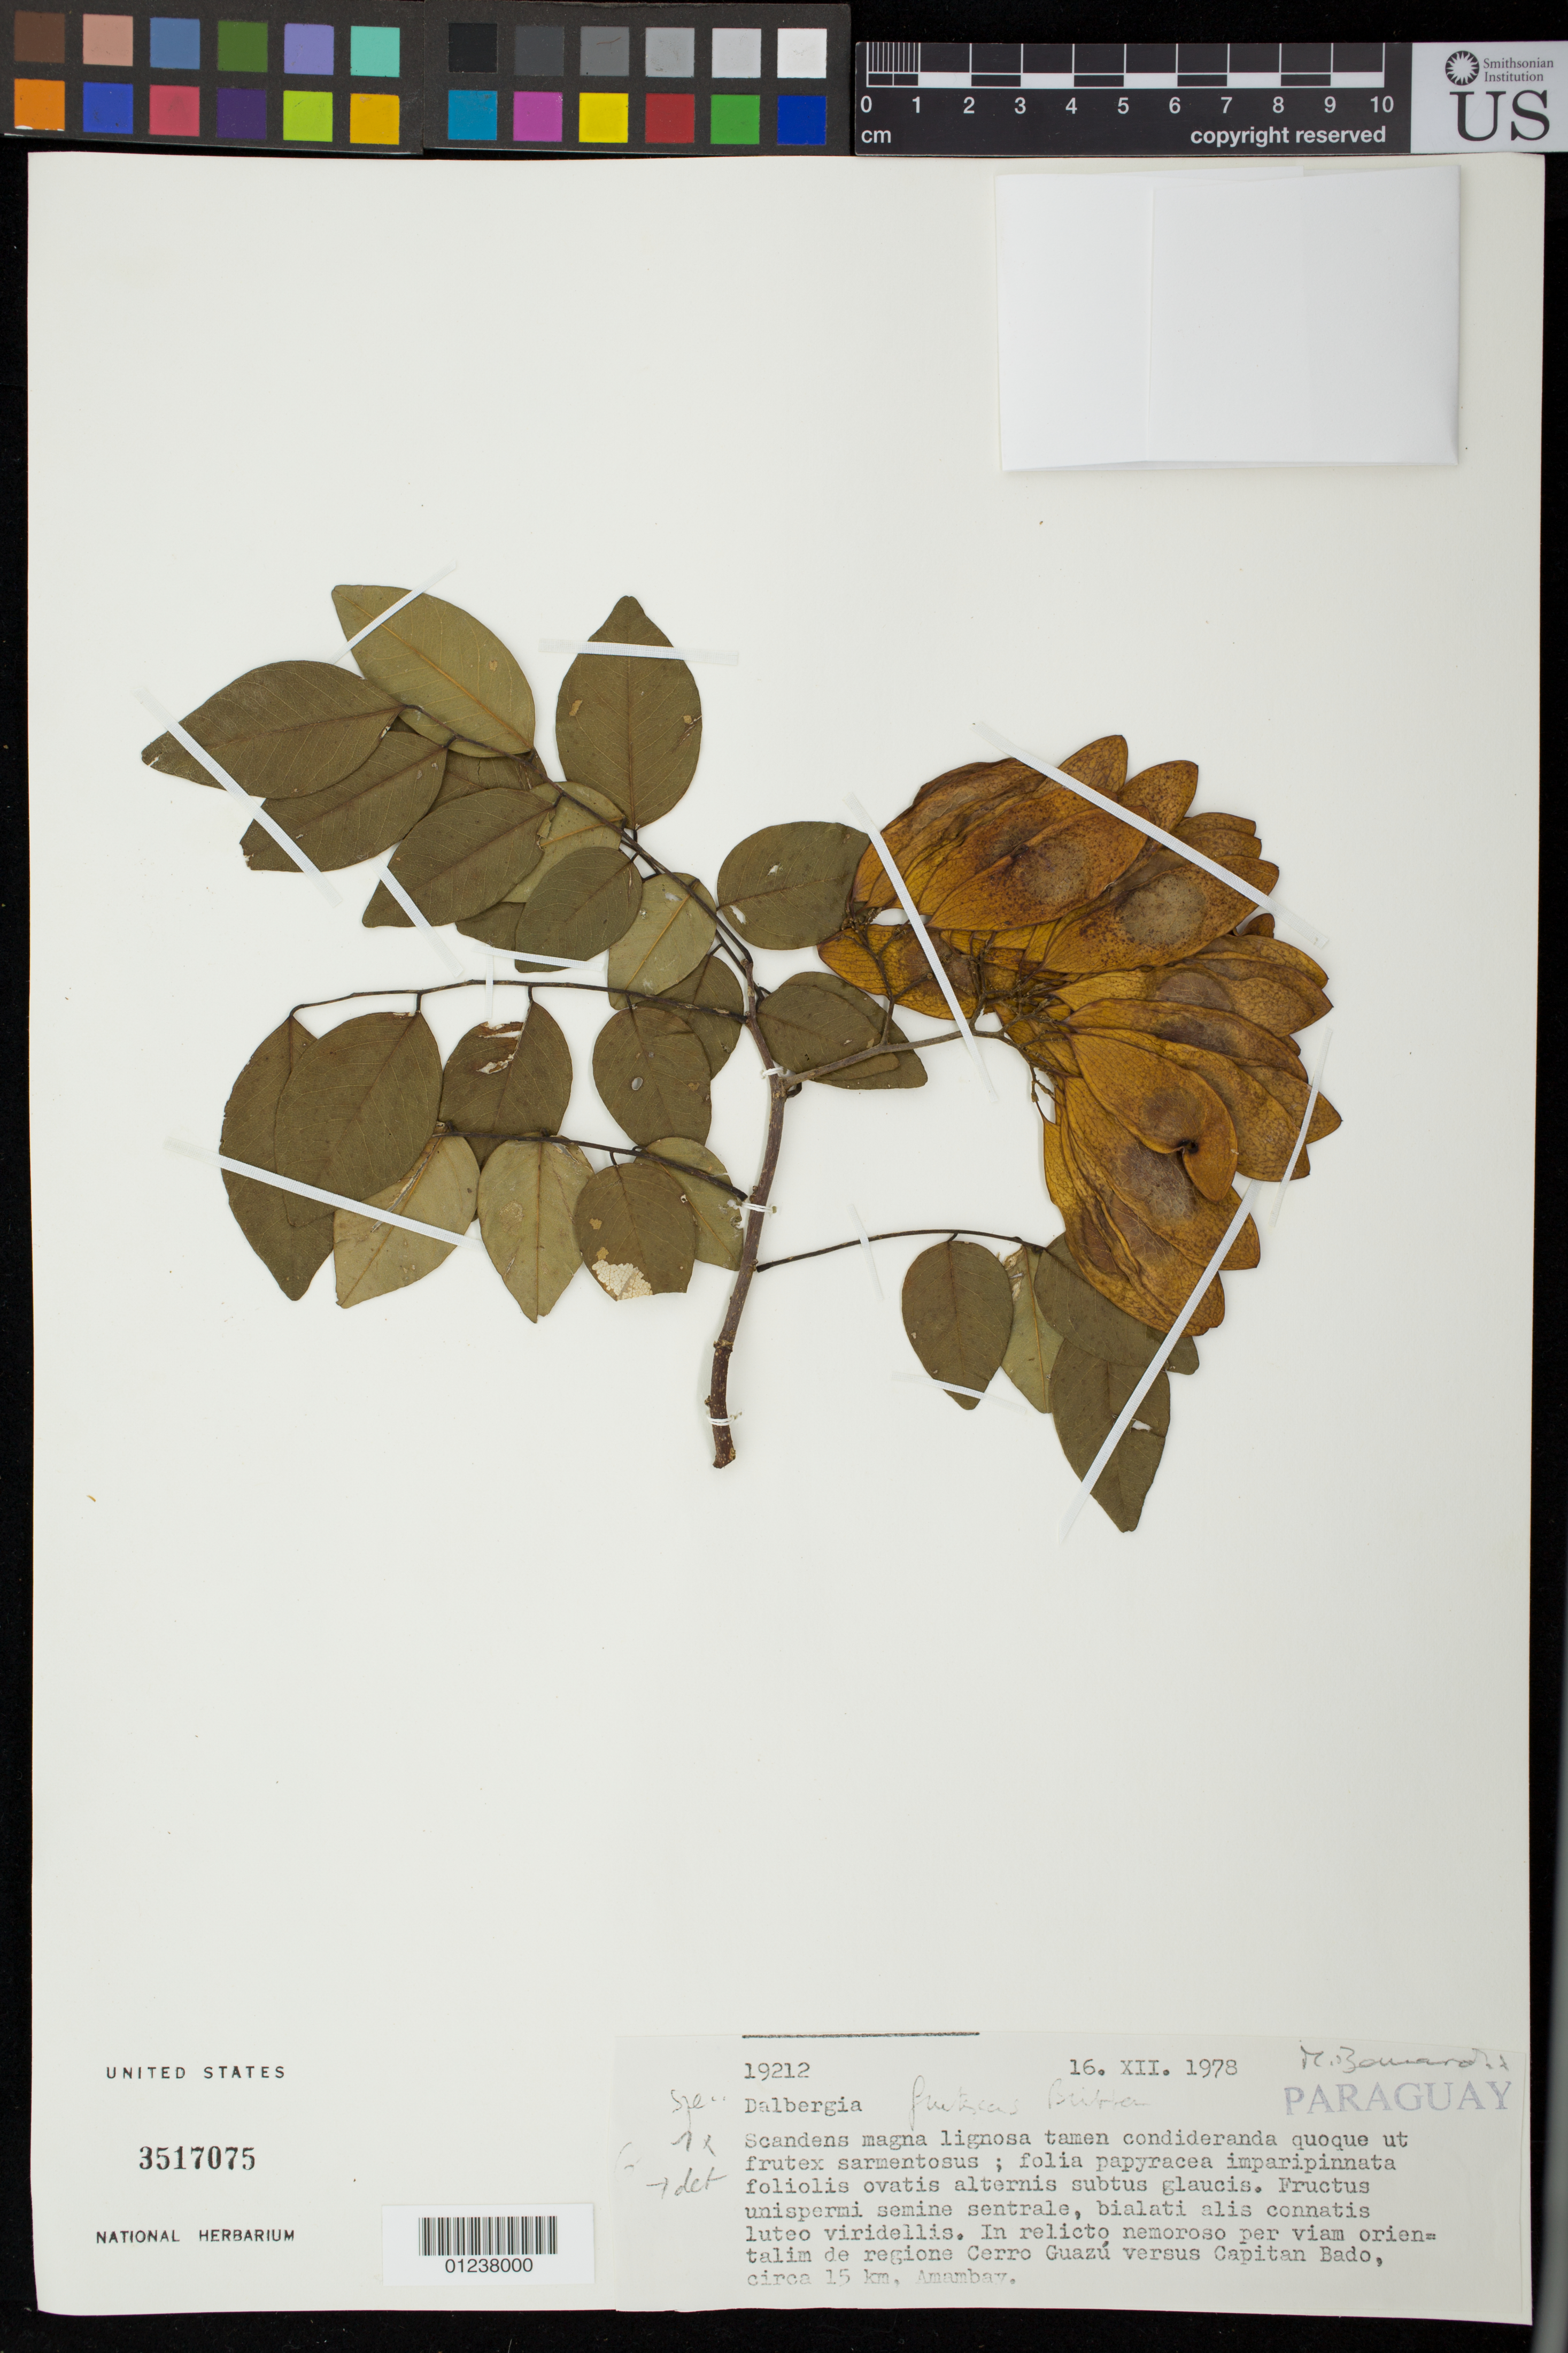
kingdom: Plantae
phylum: Tracheophyta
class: Magnoliopsida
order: Fabales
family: Fabaceae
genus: Dalbergia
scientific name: Dalbergia frutescens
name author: (Vell.) Britton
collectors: M. Bernardi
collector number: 19212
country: Paraguay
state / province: Amambay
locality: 15 km from Capitán Bado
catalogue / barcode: US 3517075